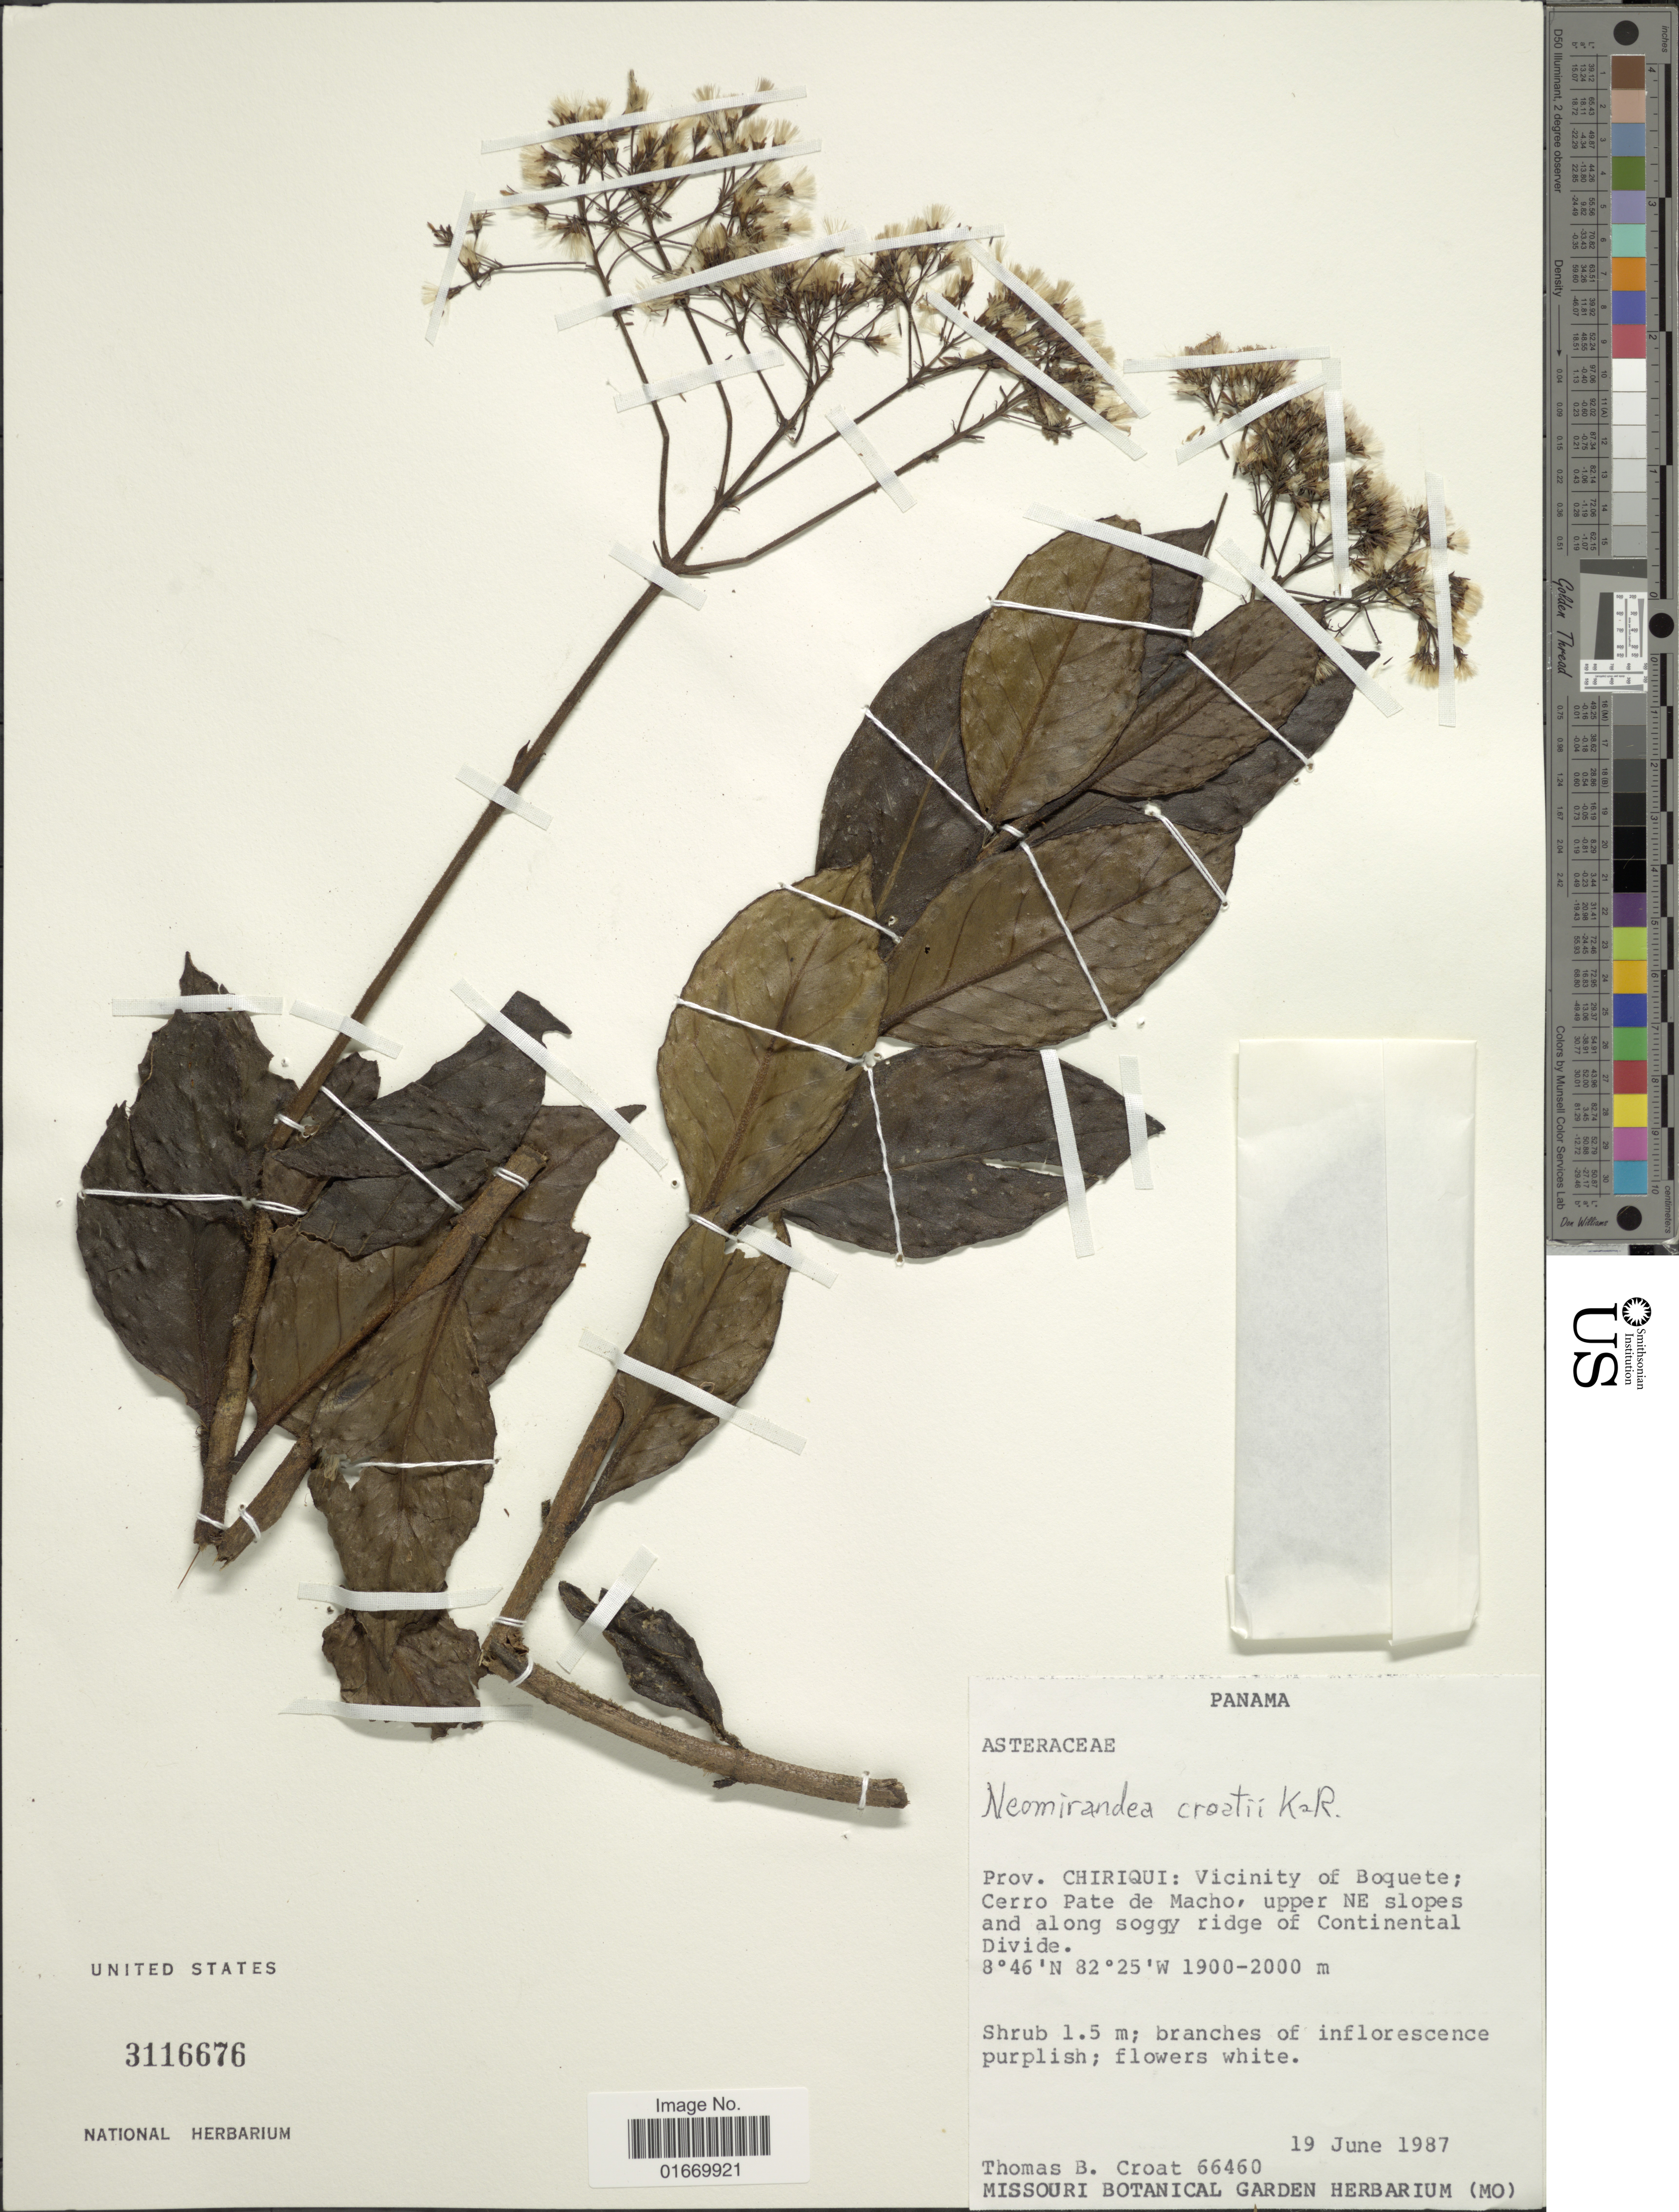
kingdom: Plantae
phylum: Tracheophyta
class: Magnoliopsida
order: Asterales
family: Asteraceae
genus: Neomirandea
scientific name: Neomirandea croatii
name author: R.M. King & H. Rob.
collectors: T. B. Croat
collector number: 66460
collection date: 1987-06-19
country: Panama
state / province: Chiriqui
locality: Vicinity of Boquete, Cerro Pate de Macho, upper NE slopes and along soggy ridge of Continental Divide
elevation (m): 1900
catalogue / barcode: US 3116676